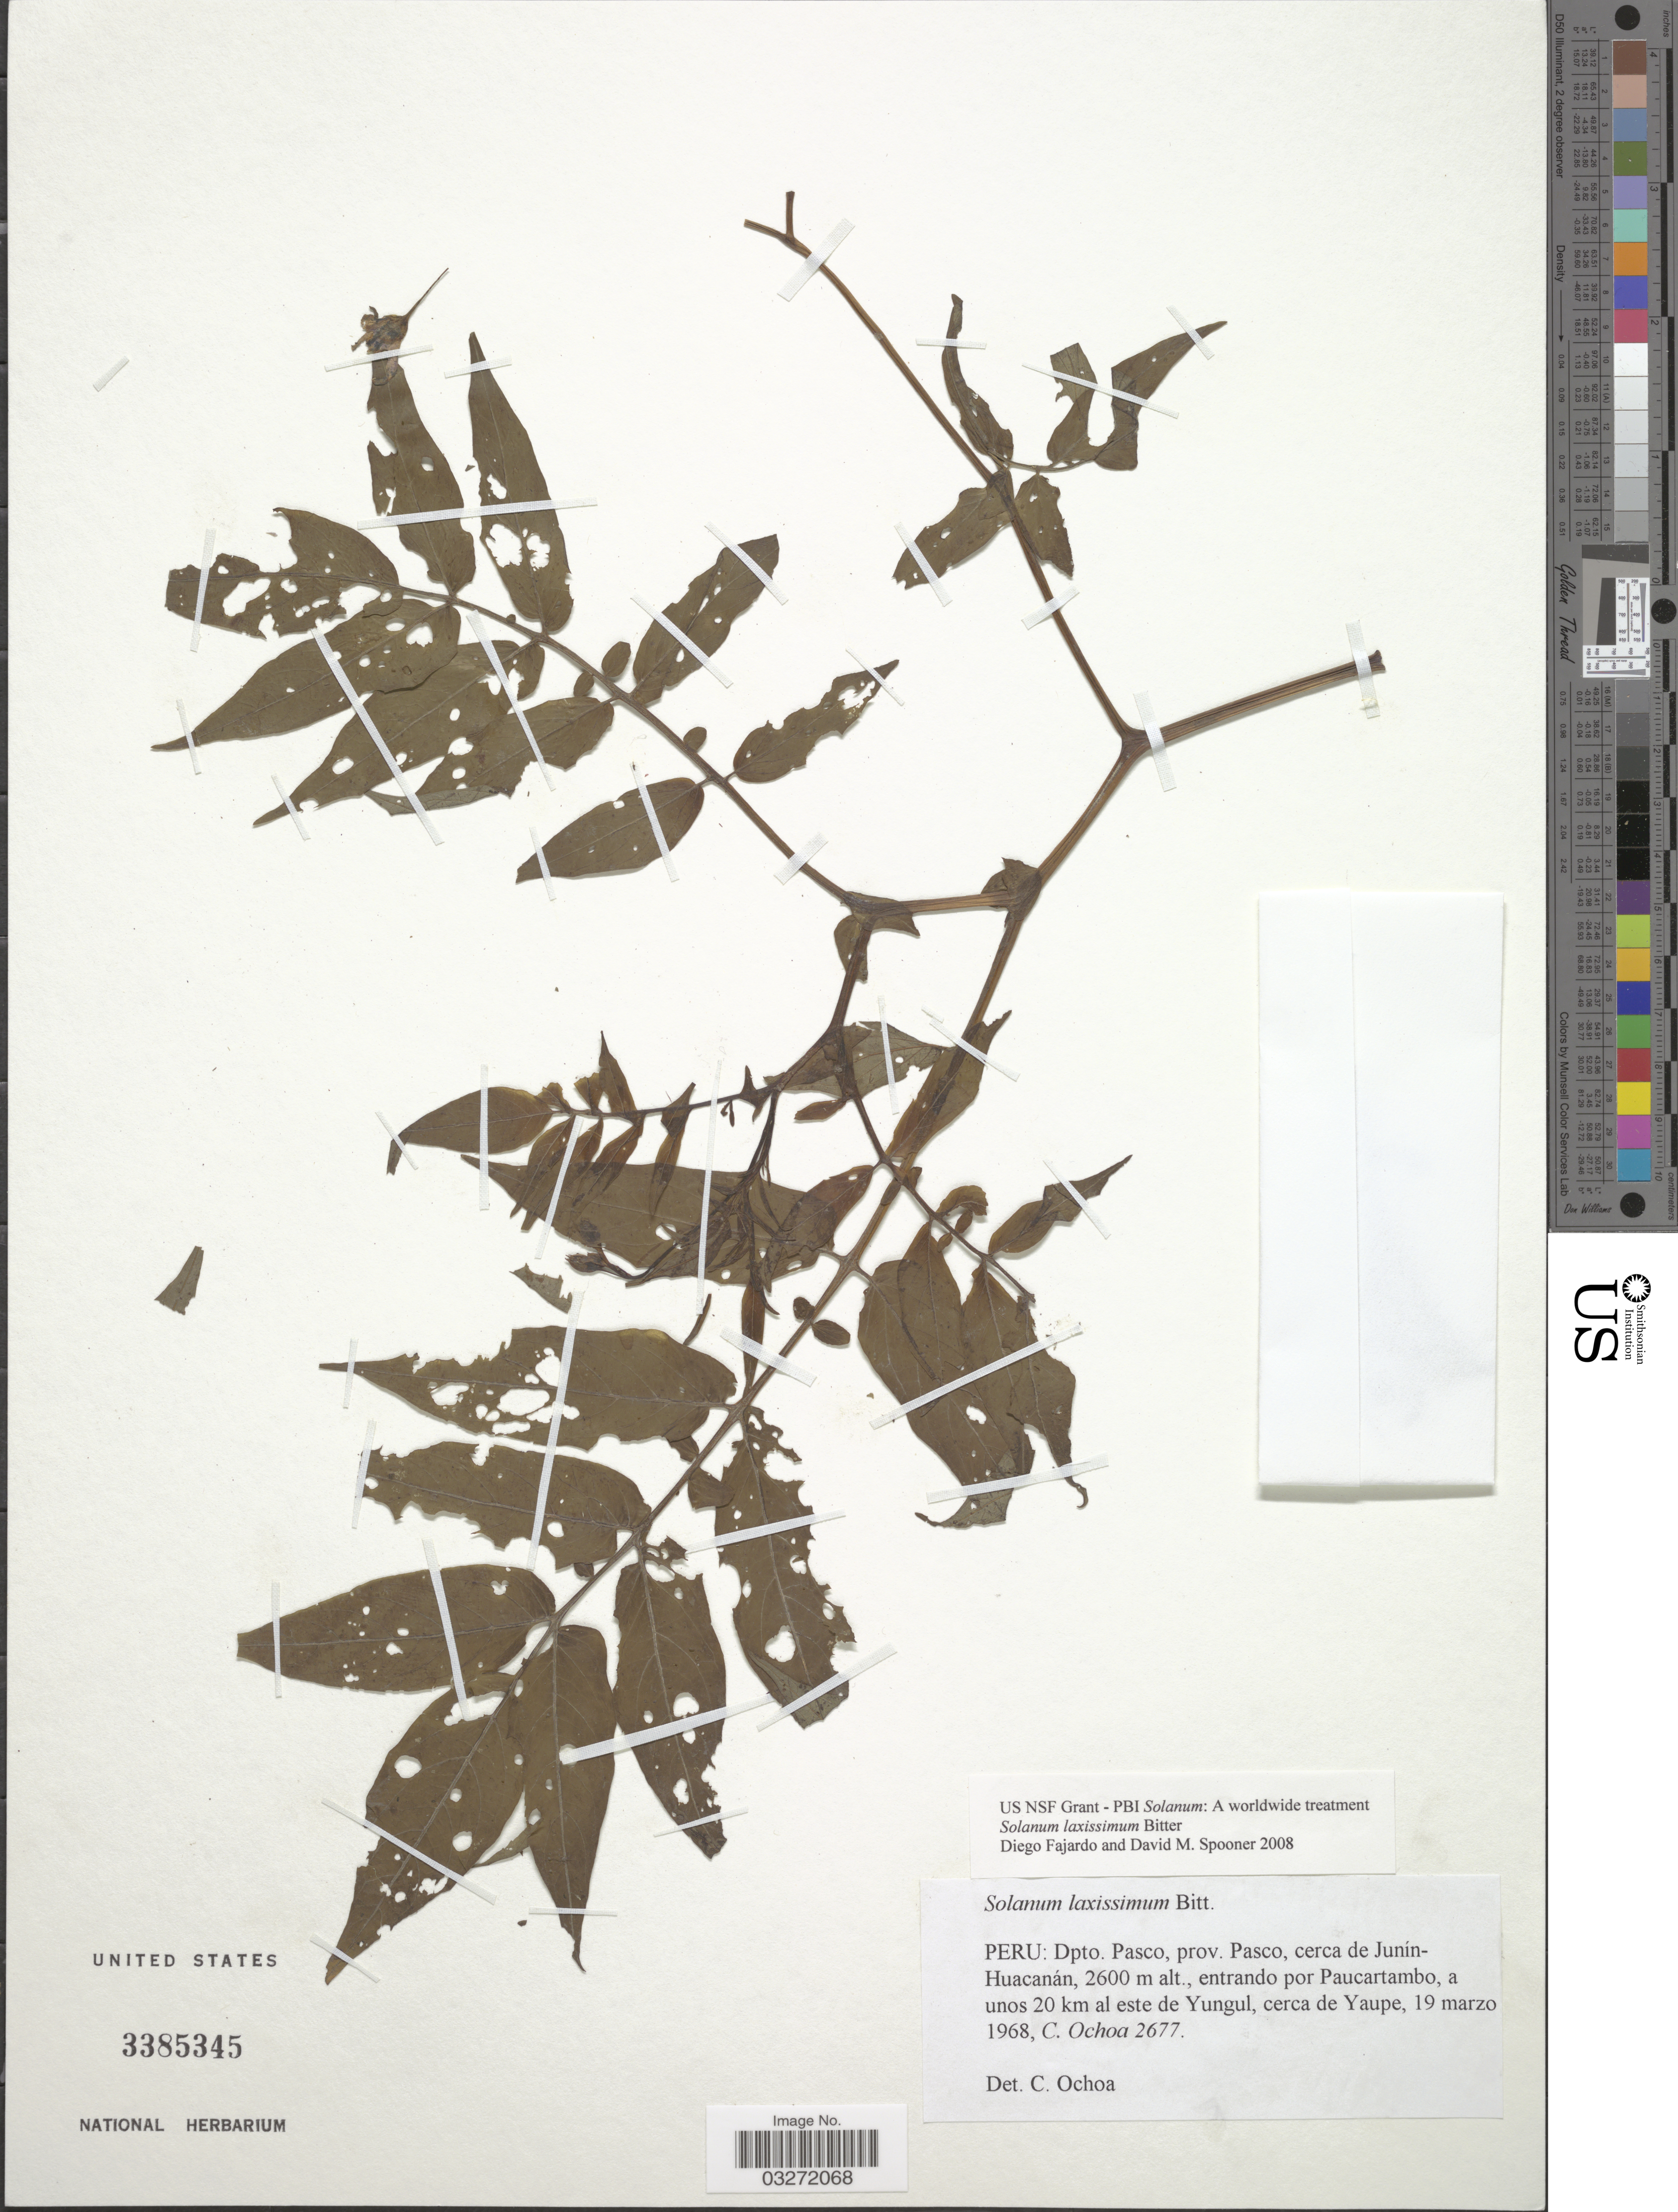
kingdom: Plantae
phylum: Tracheophyta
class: Magnoliopsida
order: Solanales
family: Solanaceae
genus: Solanum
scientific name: Solanum laxissimum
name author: Bitter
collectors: C. Ochoa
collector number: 2677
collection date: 1968-03-19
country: Peru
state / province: Pasco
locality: Dpto. Pasco, cerca de Junín-Huacanán, entrando por Paucartambo, a unos 20 km al este de Yungul, cerca de Yuape.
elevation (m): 2600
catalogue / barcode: US 3385345